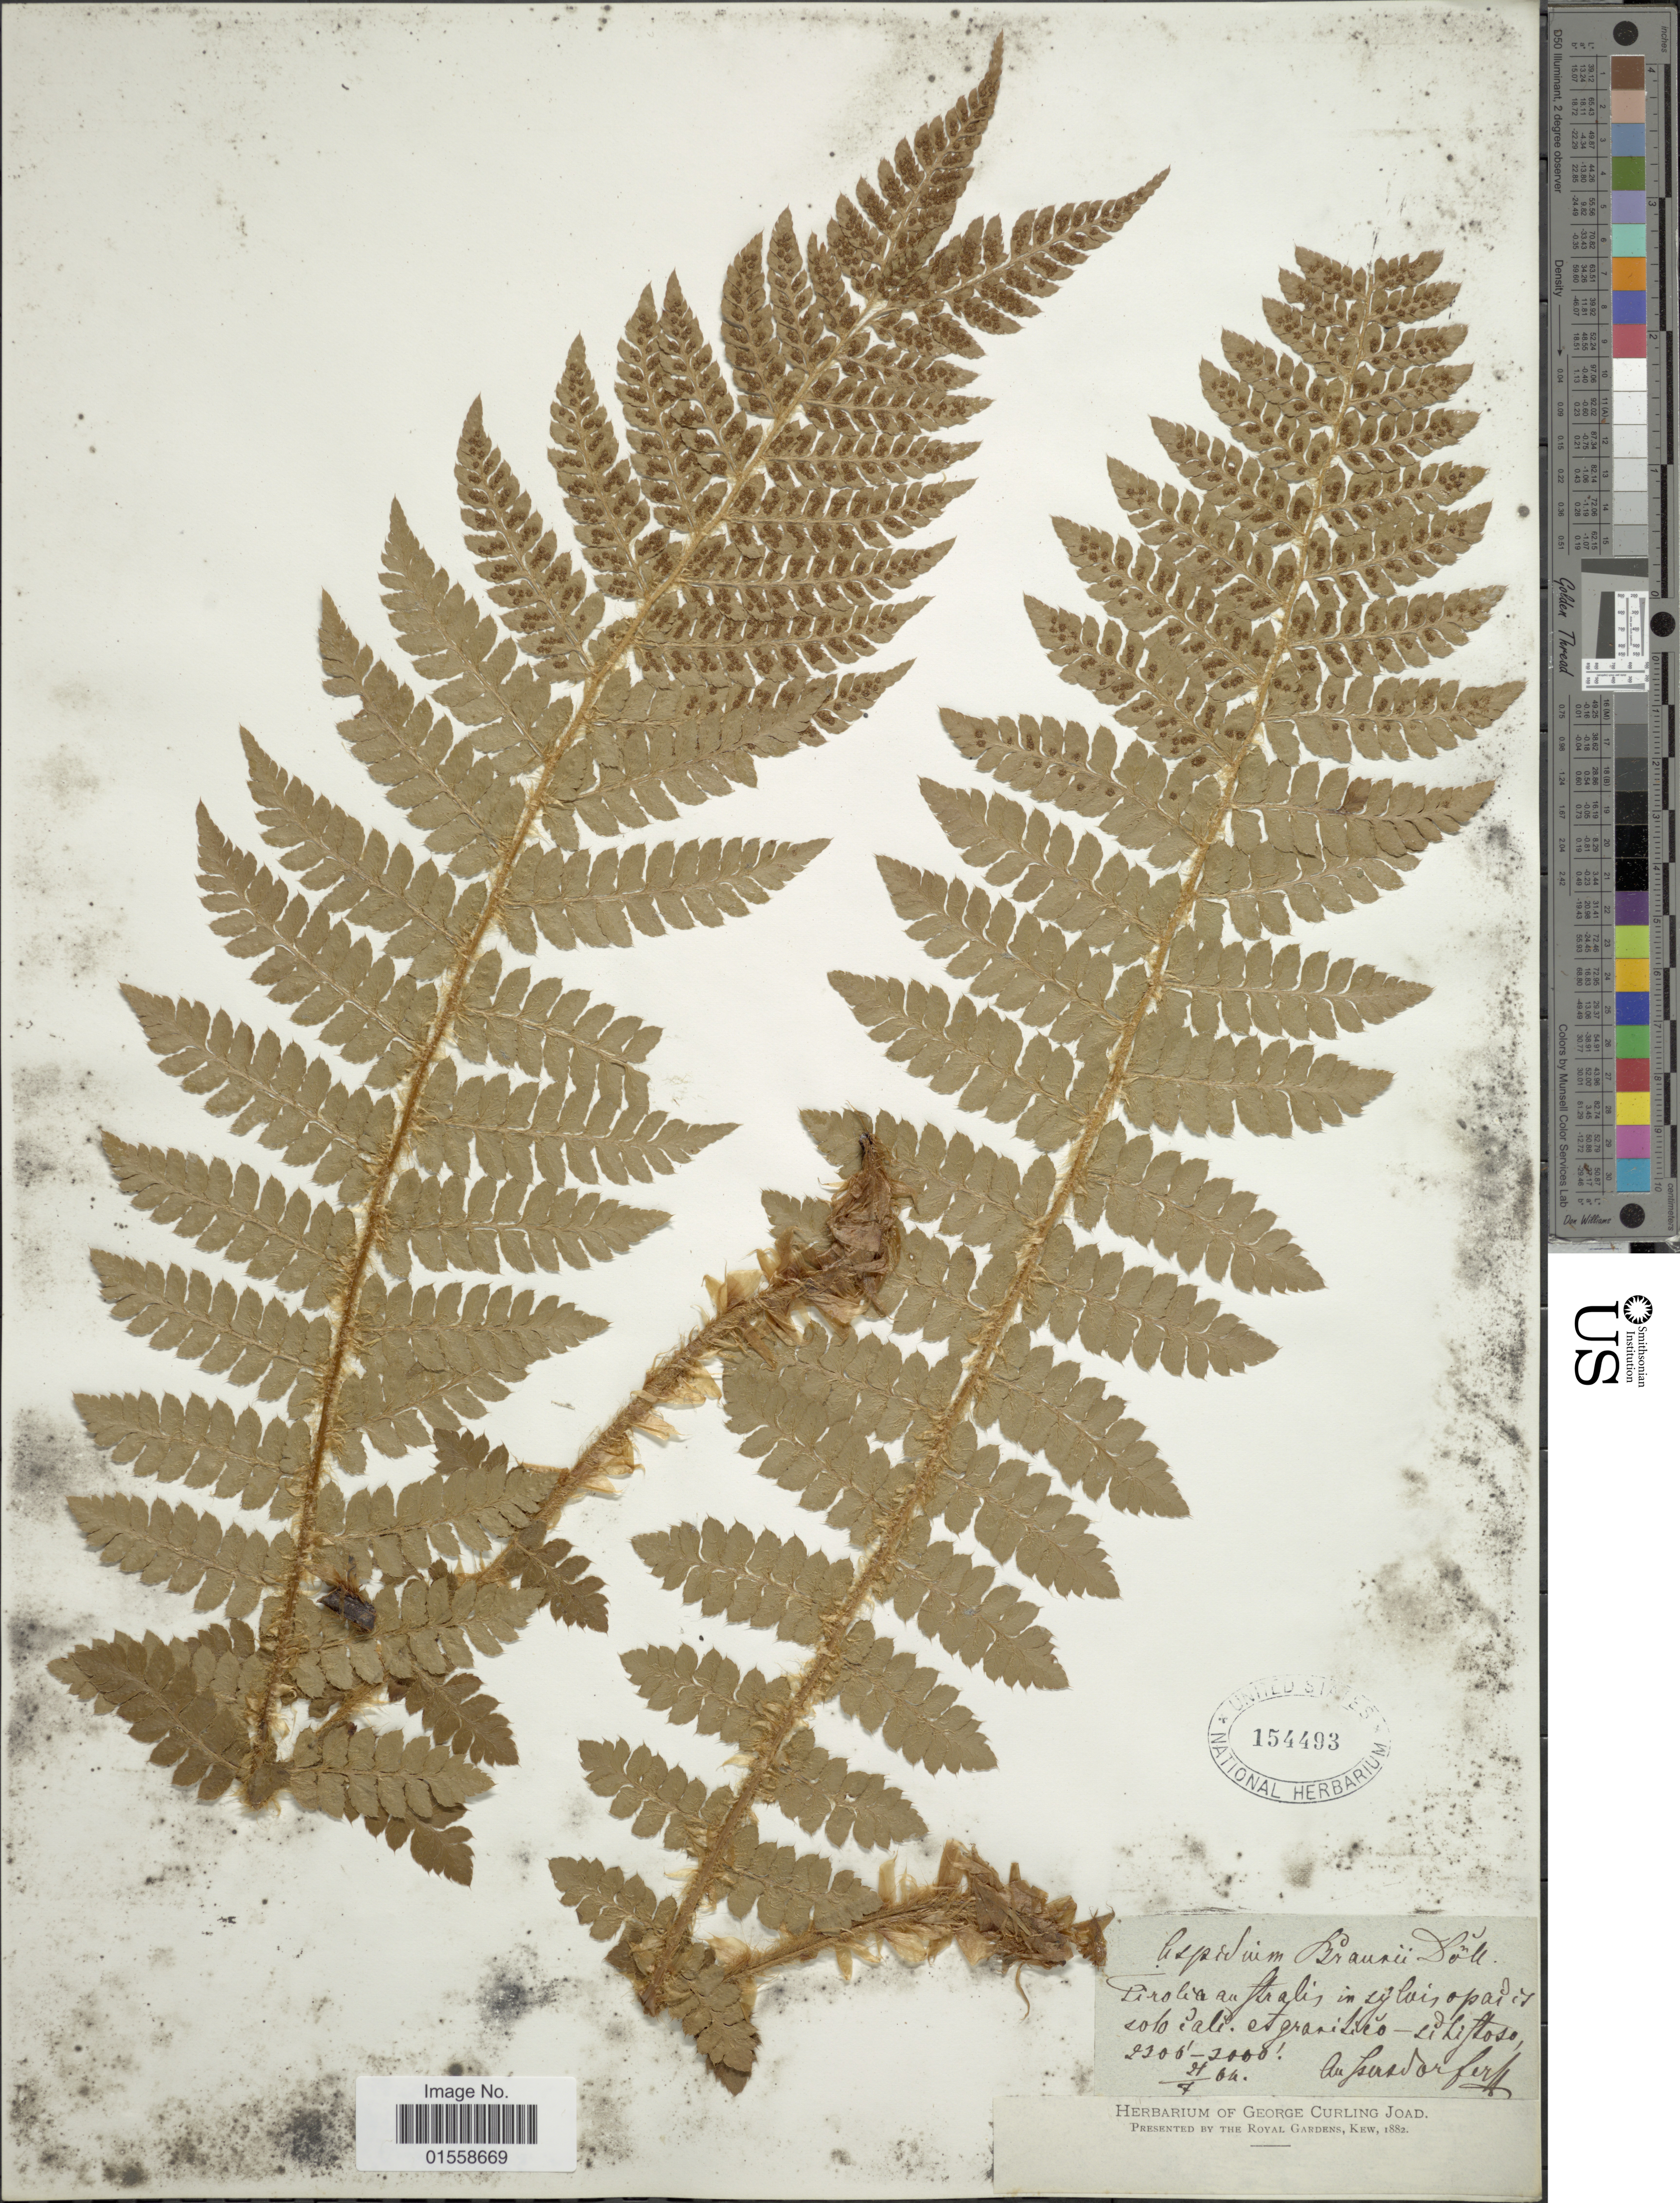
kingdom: Plantae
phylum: Tracheophyta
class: Polypodiopsida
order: Polypodiales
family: Dryopteridaceae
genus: Polystichum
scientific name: Polystichum braunii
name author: (Spenn.) Fée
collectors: ex herb. George Curling Joad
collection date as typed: Transcribed d/m/y: 21/7/4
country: Austria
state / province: Tirol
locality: Tirolio au Fralis in sylvis opai el solo cali et granitieo - Liliftsoso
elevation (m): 701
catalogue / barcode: US 154493